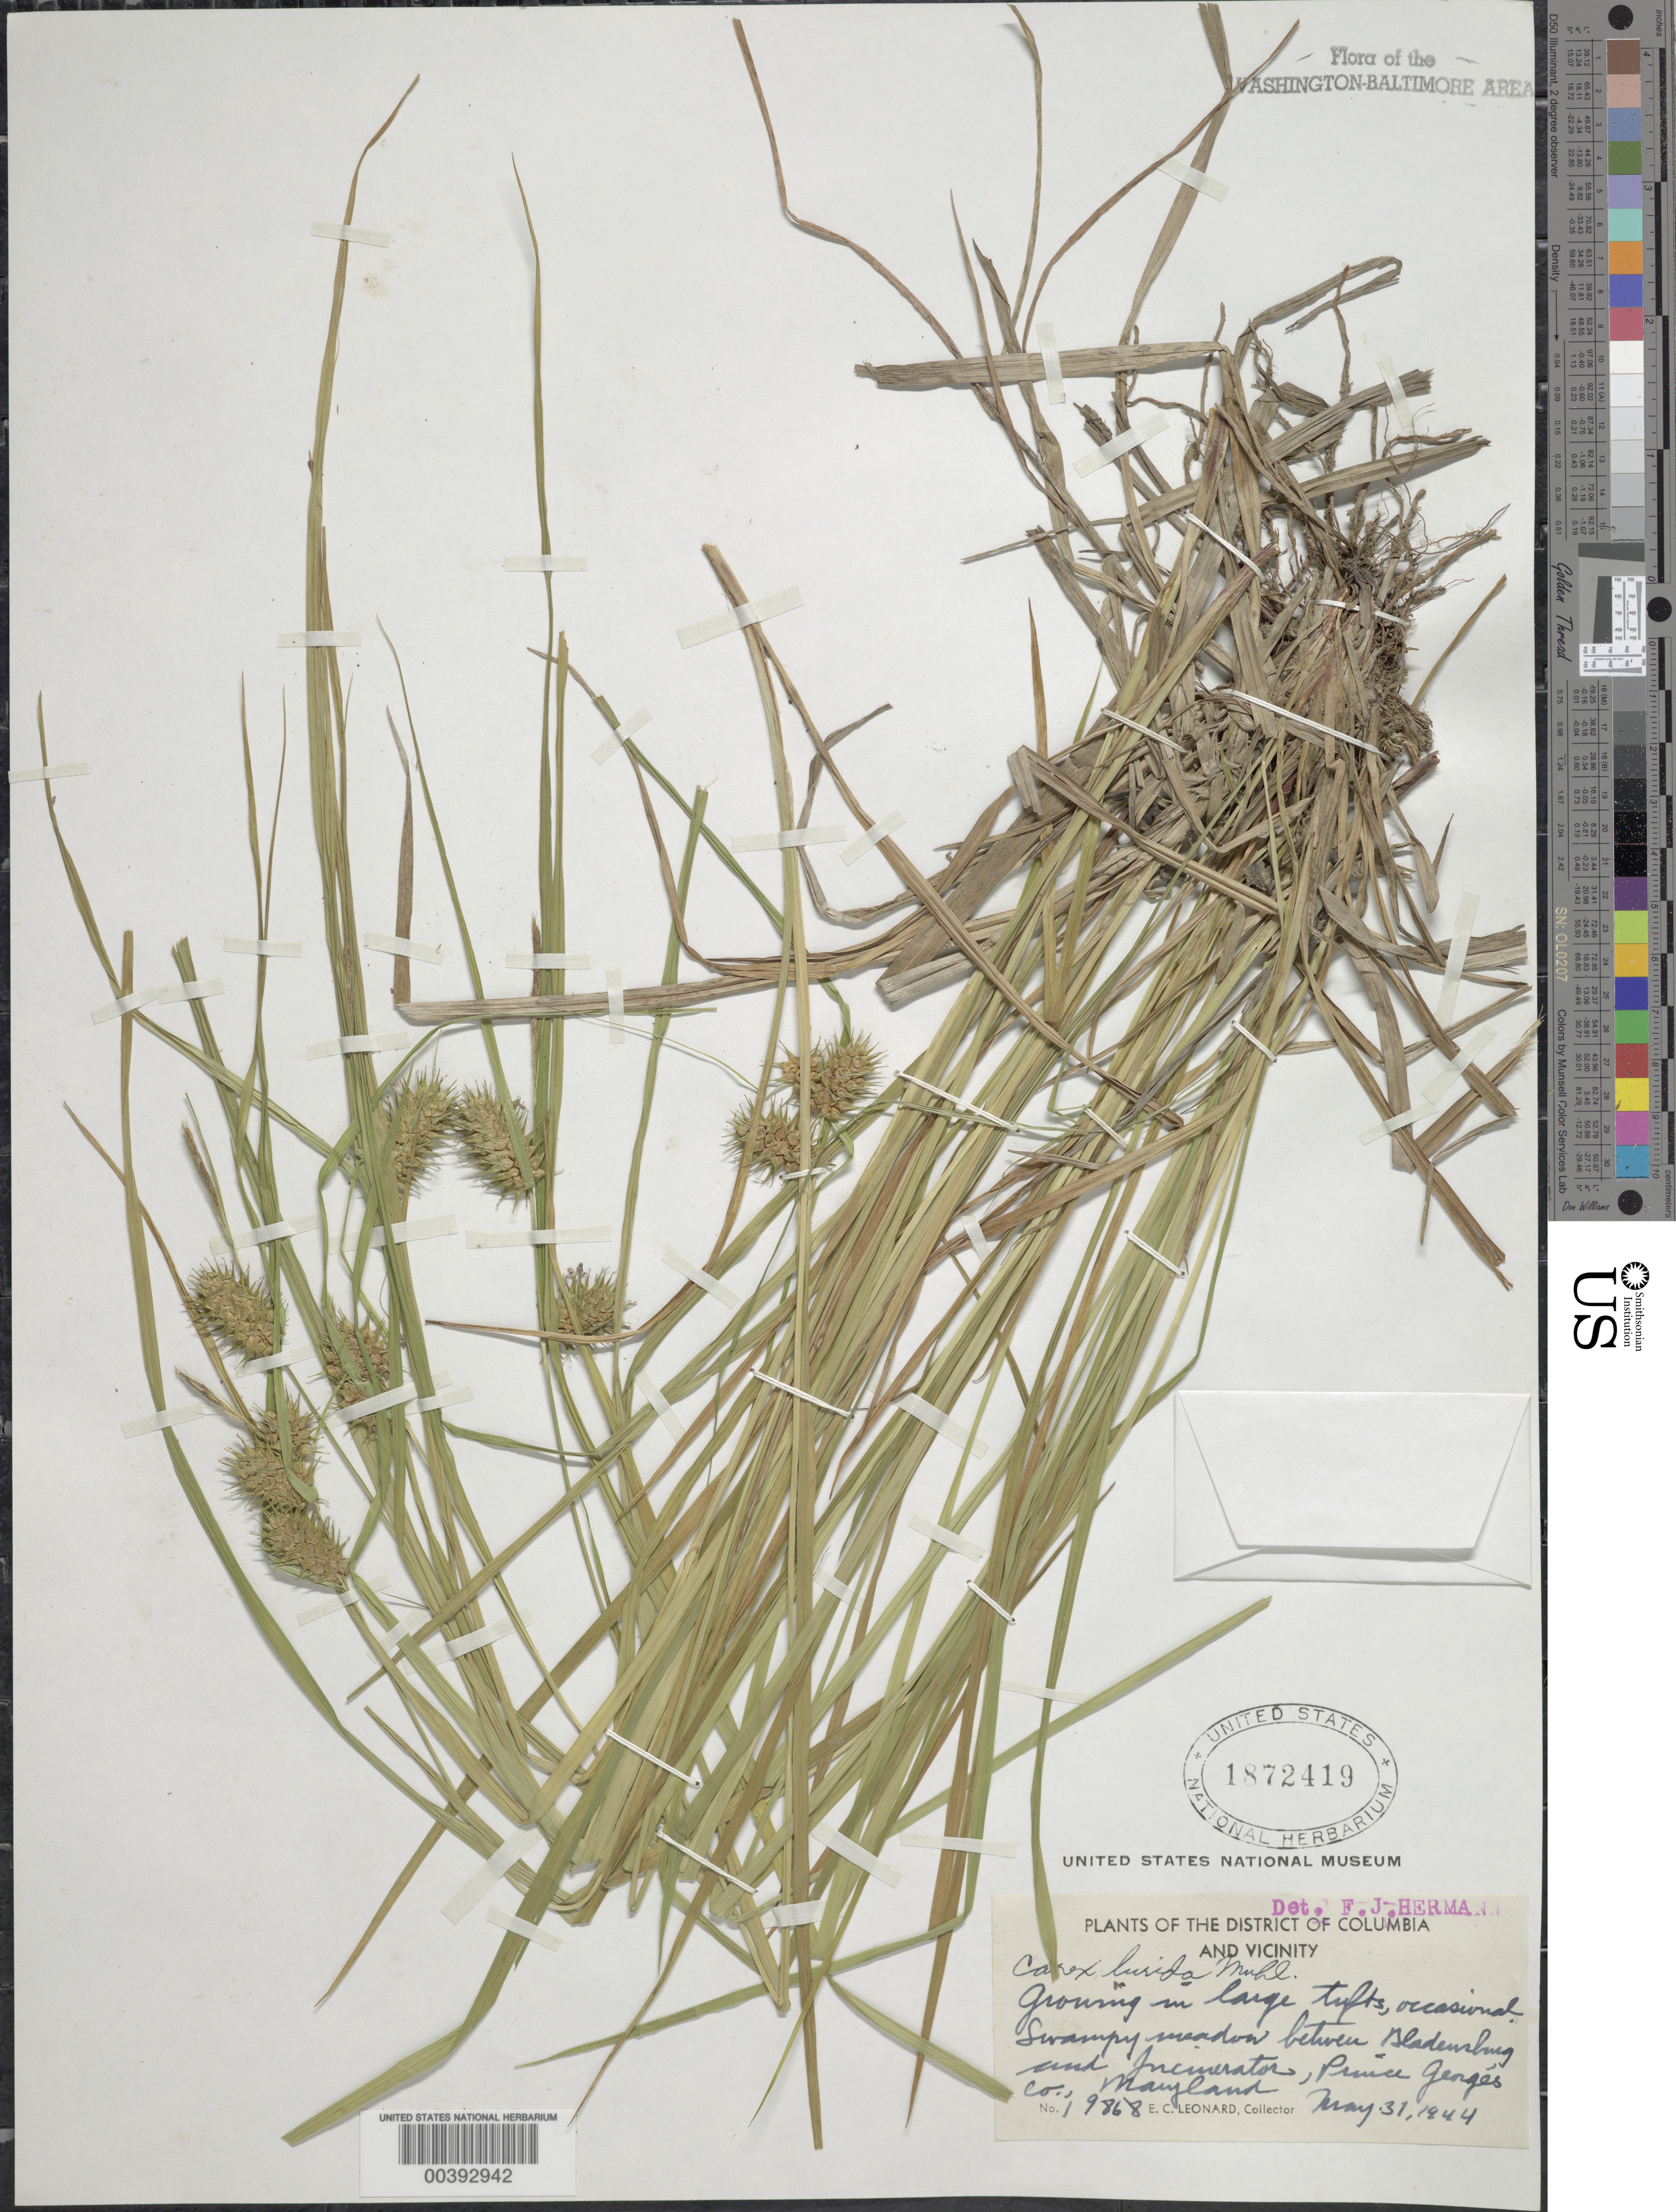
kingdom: Plantae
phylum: Tracheophyta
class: Liliopsida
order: Poales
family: Cyperaceae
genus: Carex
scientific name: Carex lurida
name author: Wahlenb.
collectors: E. C. Leonard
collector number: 19868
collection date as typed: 31 May 1944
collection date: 1944-05-31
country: United States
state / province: Maryland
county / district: Prince George's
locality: between Bladensburg and Incinerator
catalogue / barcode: US 1872419